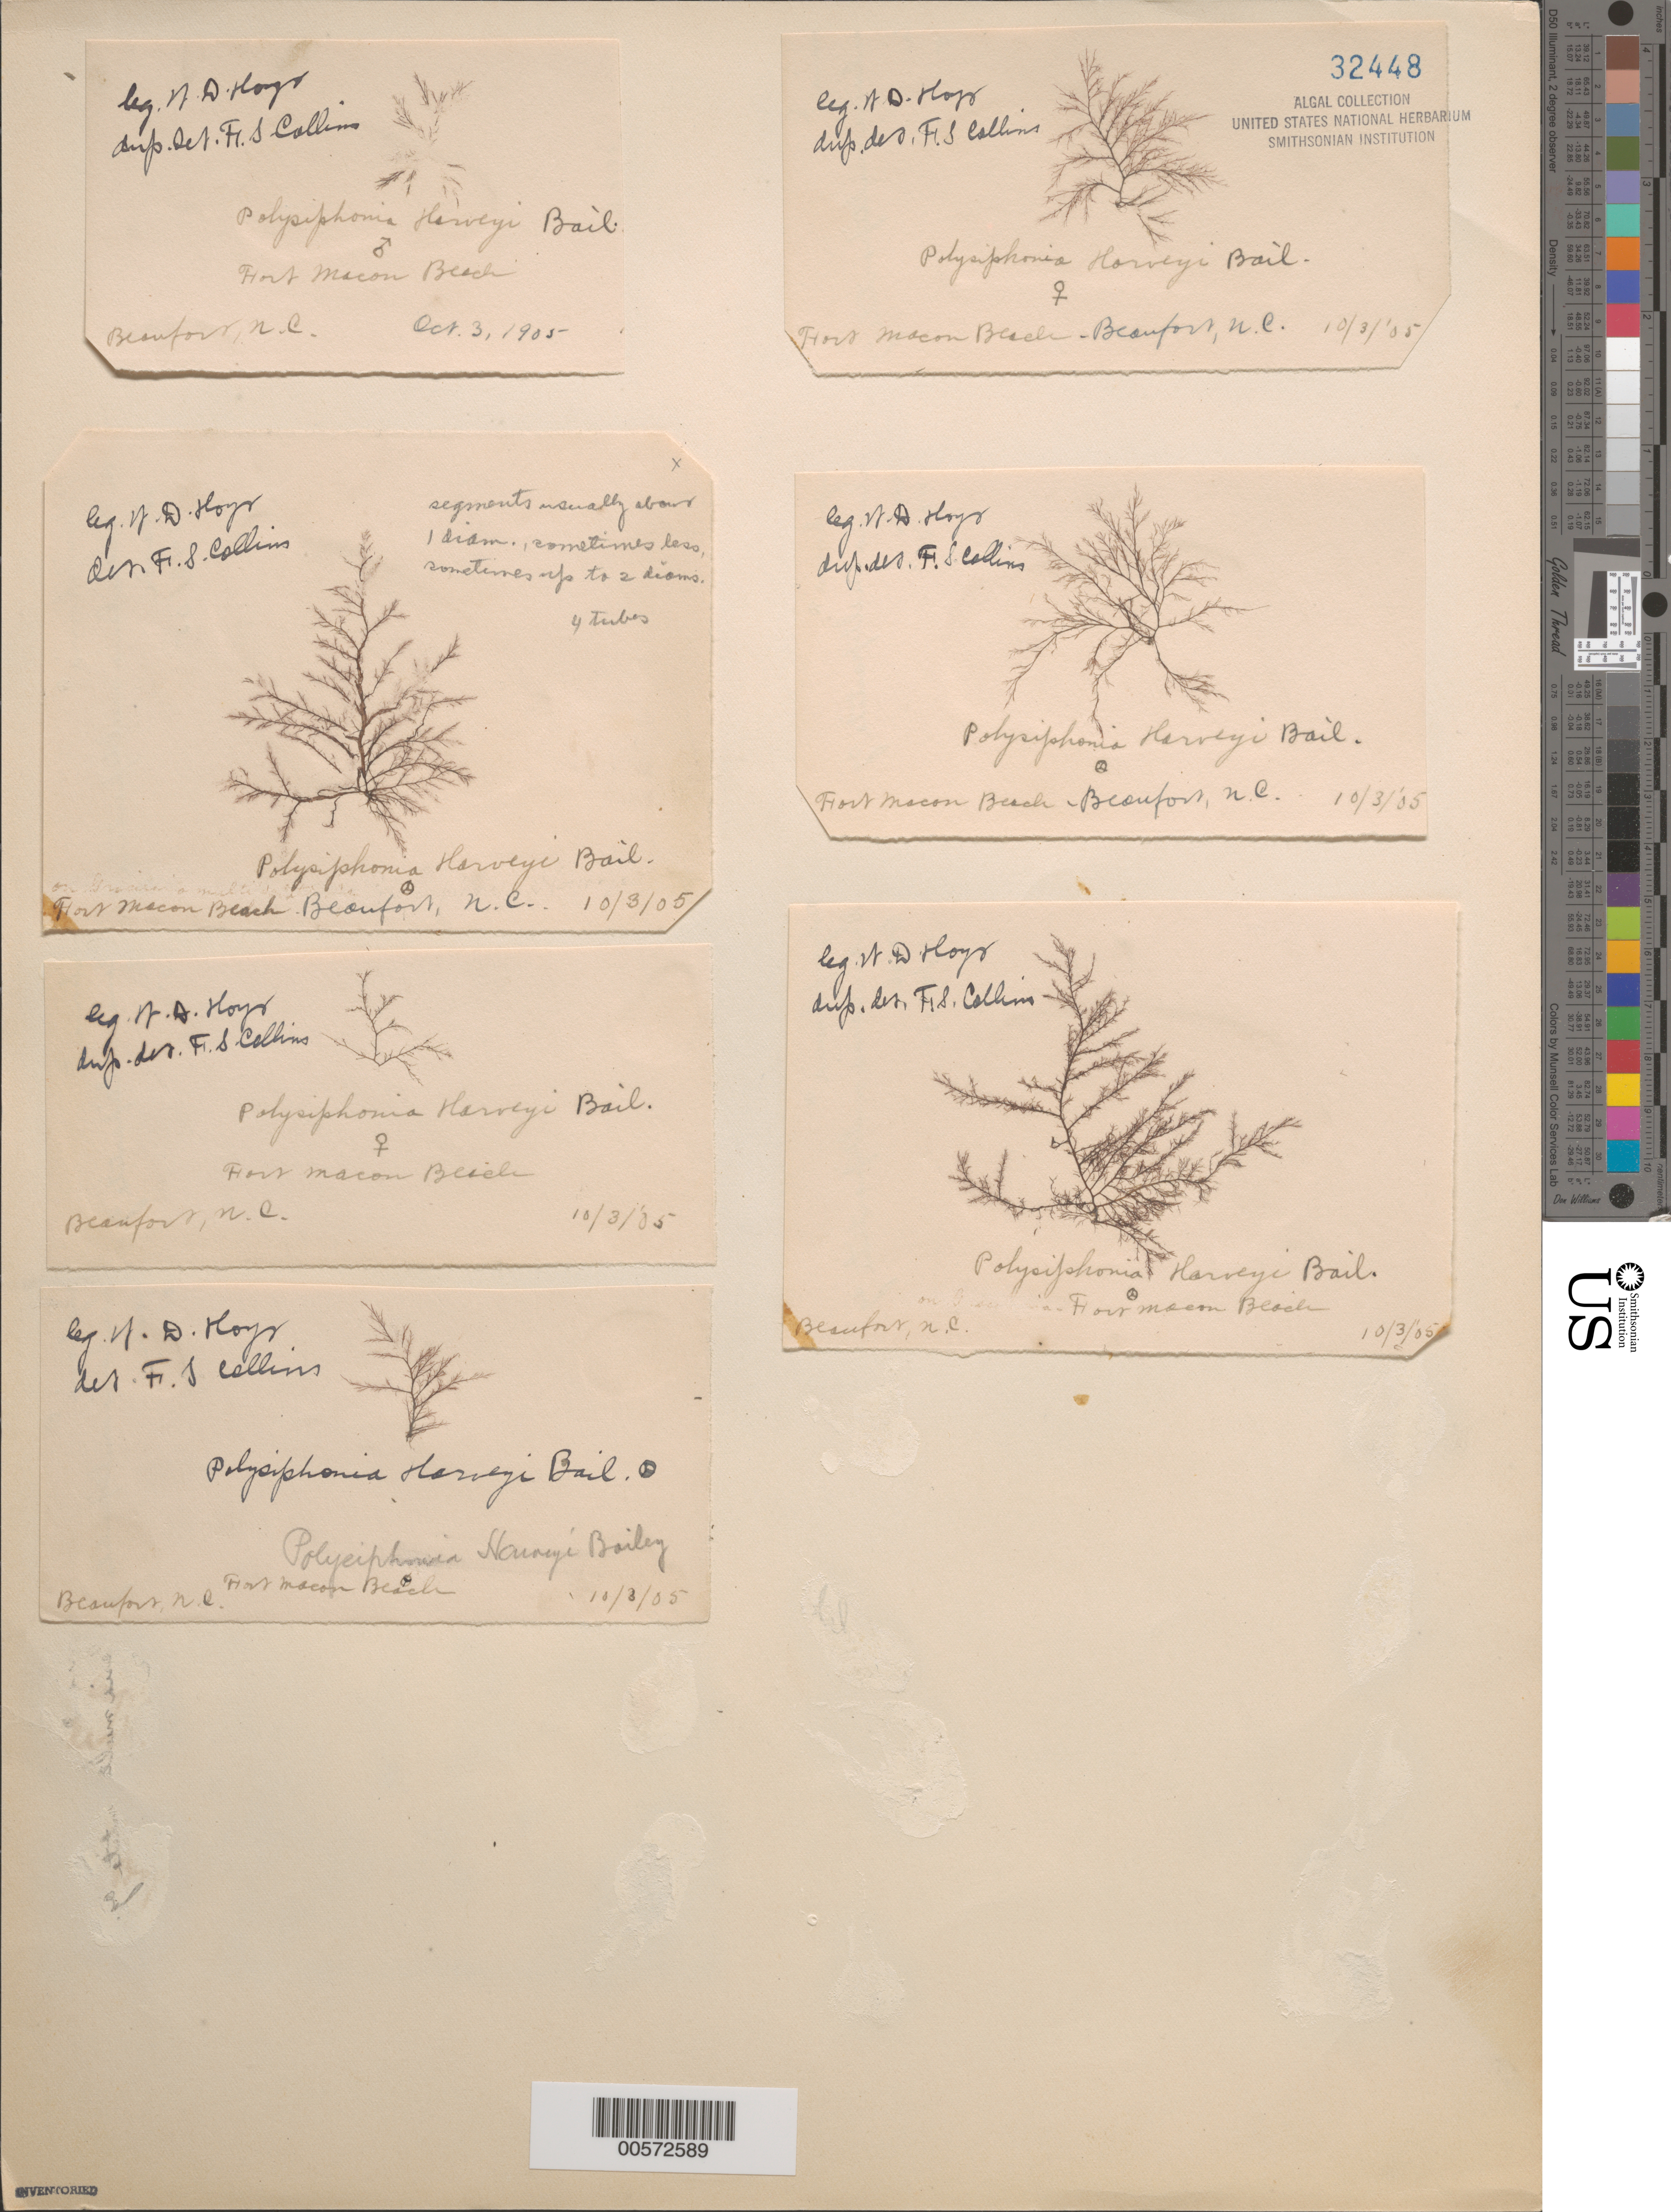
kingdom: Plantae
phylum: Rhodophyta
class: Florideophyceae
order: Ceramiales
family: Rhodomelaceae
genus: Melanothamnus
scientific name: Melanothamnus harveyi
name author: (Bailey) Diaz-Tapia & C.A. Maggs in Diaz-Tapia et al.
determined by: Algae name updating Project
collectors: W. D. Hoyt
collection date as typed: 03 Oct 1905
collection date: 1905-10-03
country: United States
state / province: North Carolina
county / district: Carteret County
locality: Beaufort, Fort Macon Beach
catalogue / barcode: US 32448